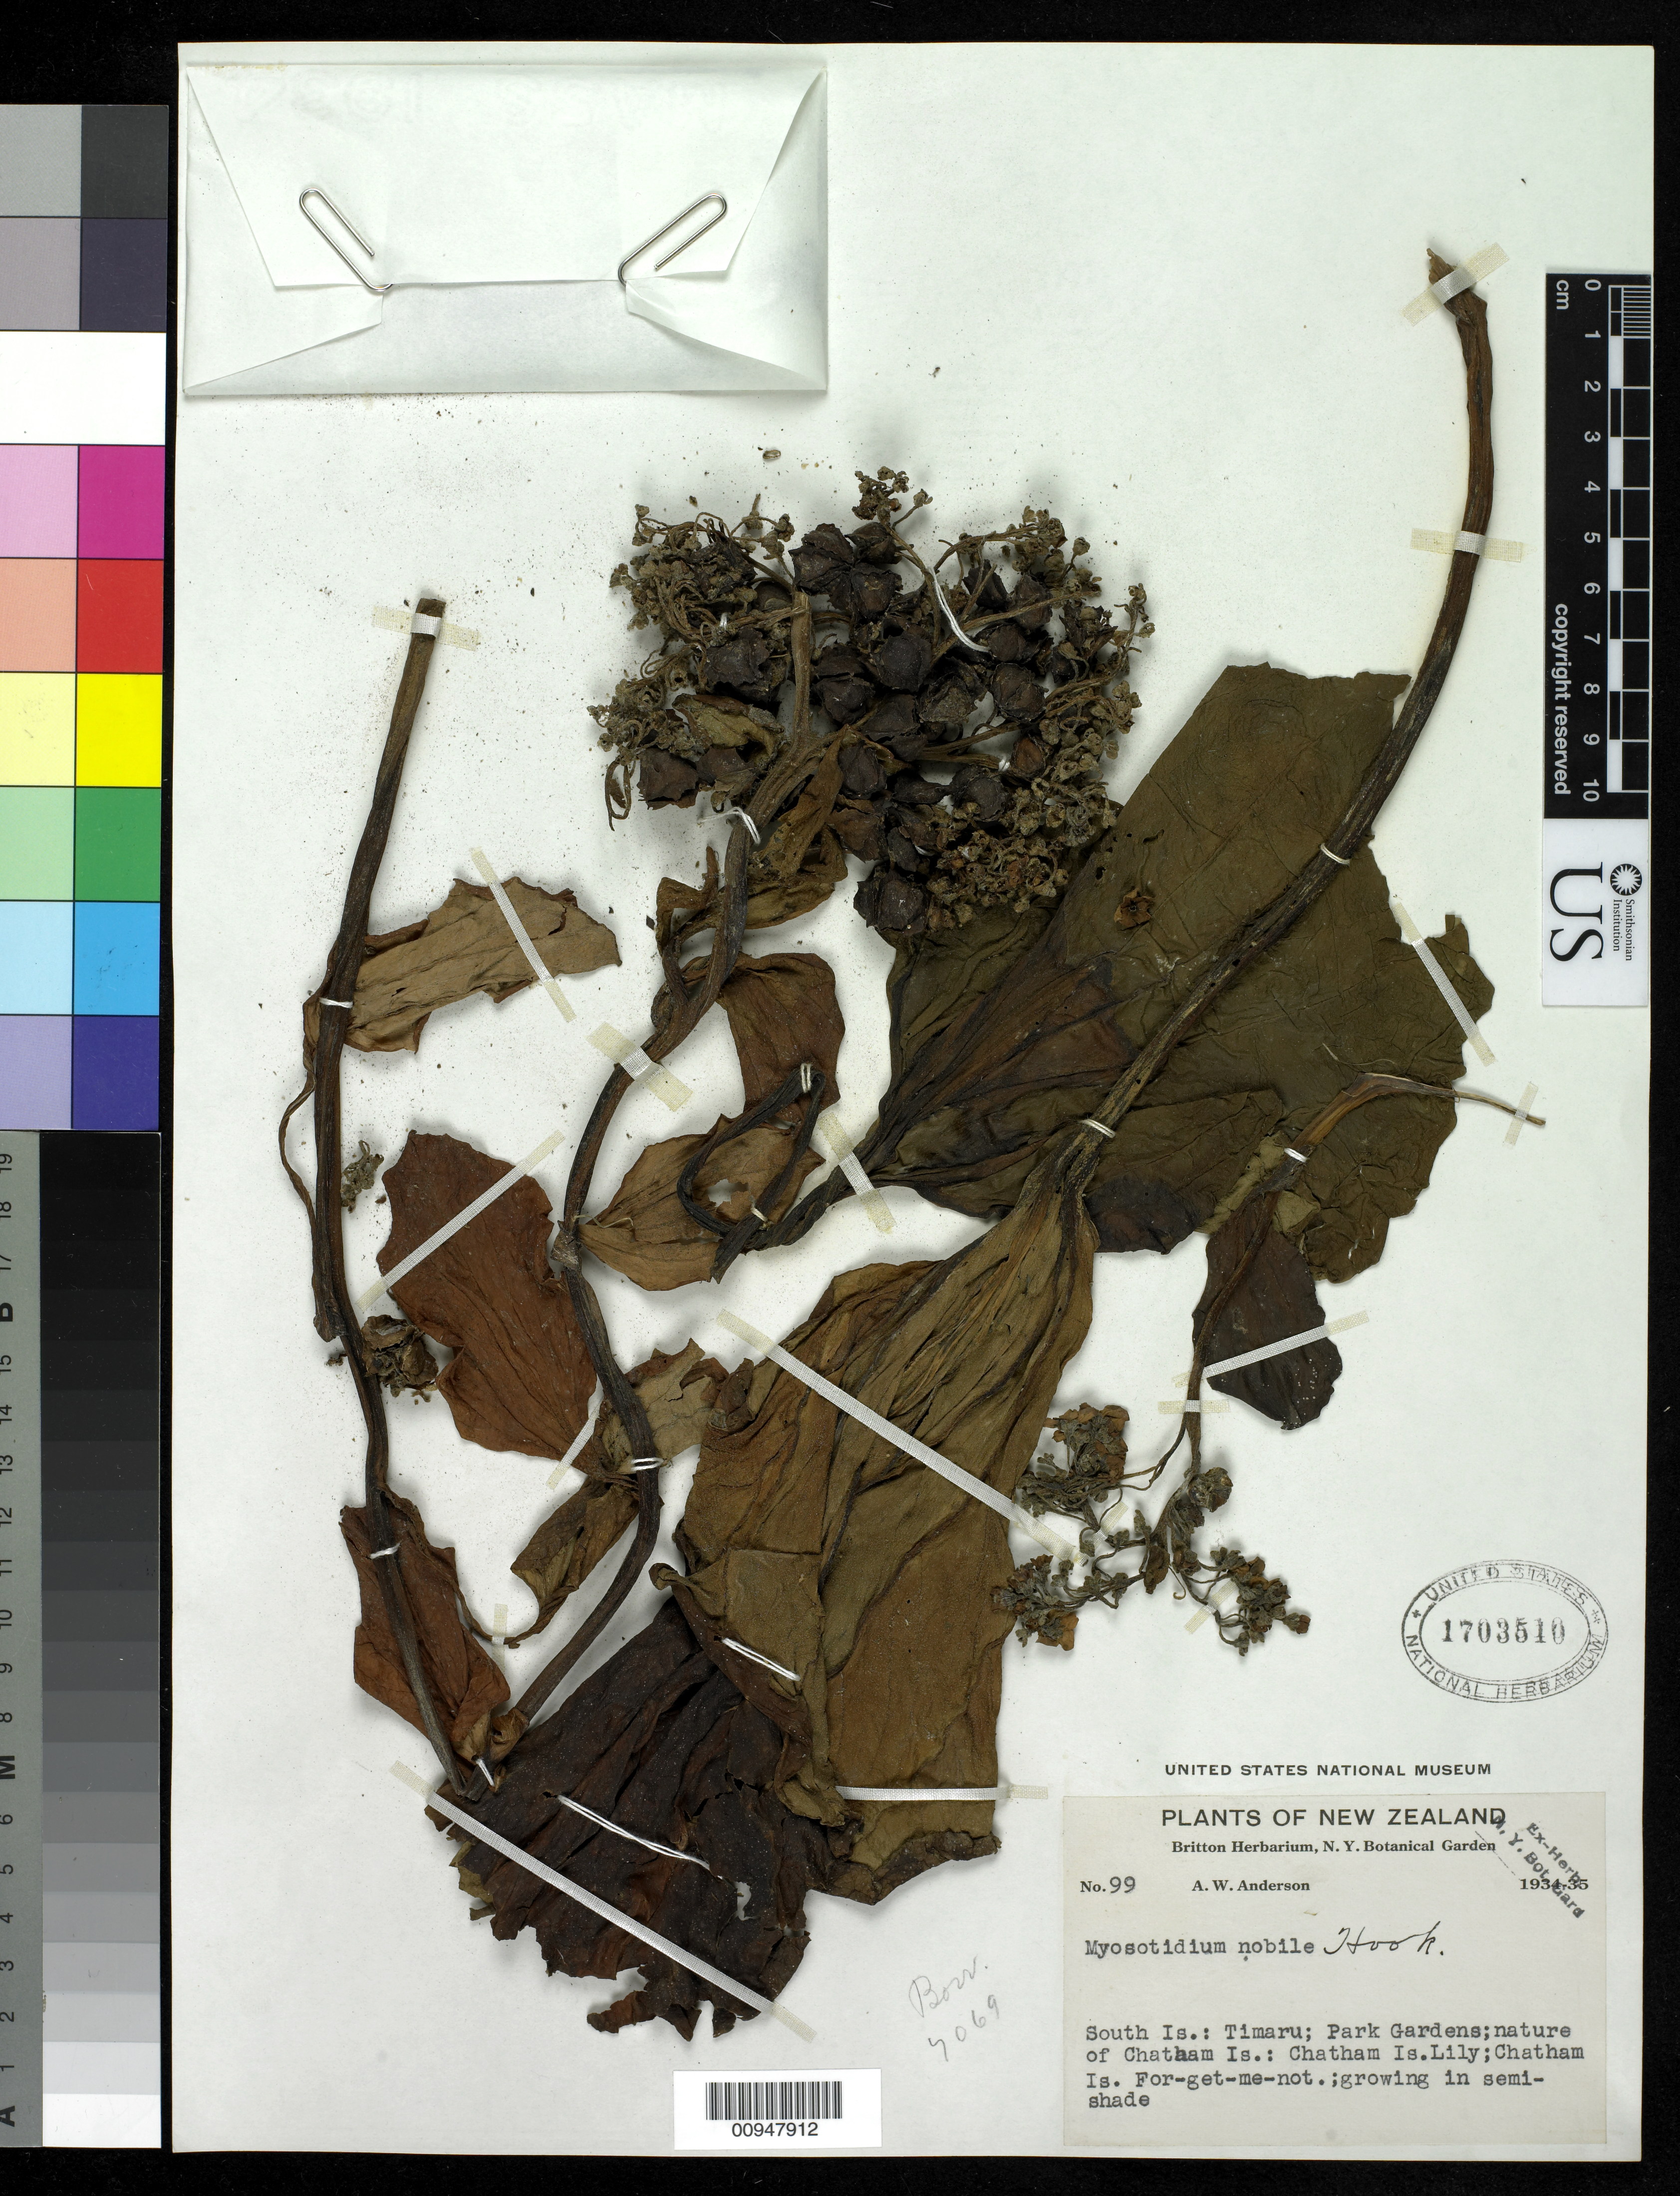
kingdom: Plantae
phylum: Tracheophyta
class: Magnoliopsida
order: Boraginales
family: Boraginaceae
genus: Myosotidium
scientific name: Myosotidium nobile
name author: Hook.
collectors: A. W. Anderson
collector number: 99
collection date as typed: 1934 to -- --- 1935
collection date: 1934/1935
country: New Zealand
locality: South Island, Timaru, Park Gardens, nature of Chatham Is.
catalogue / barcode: US 1703510